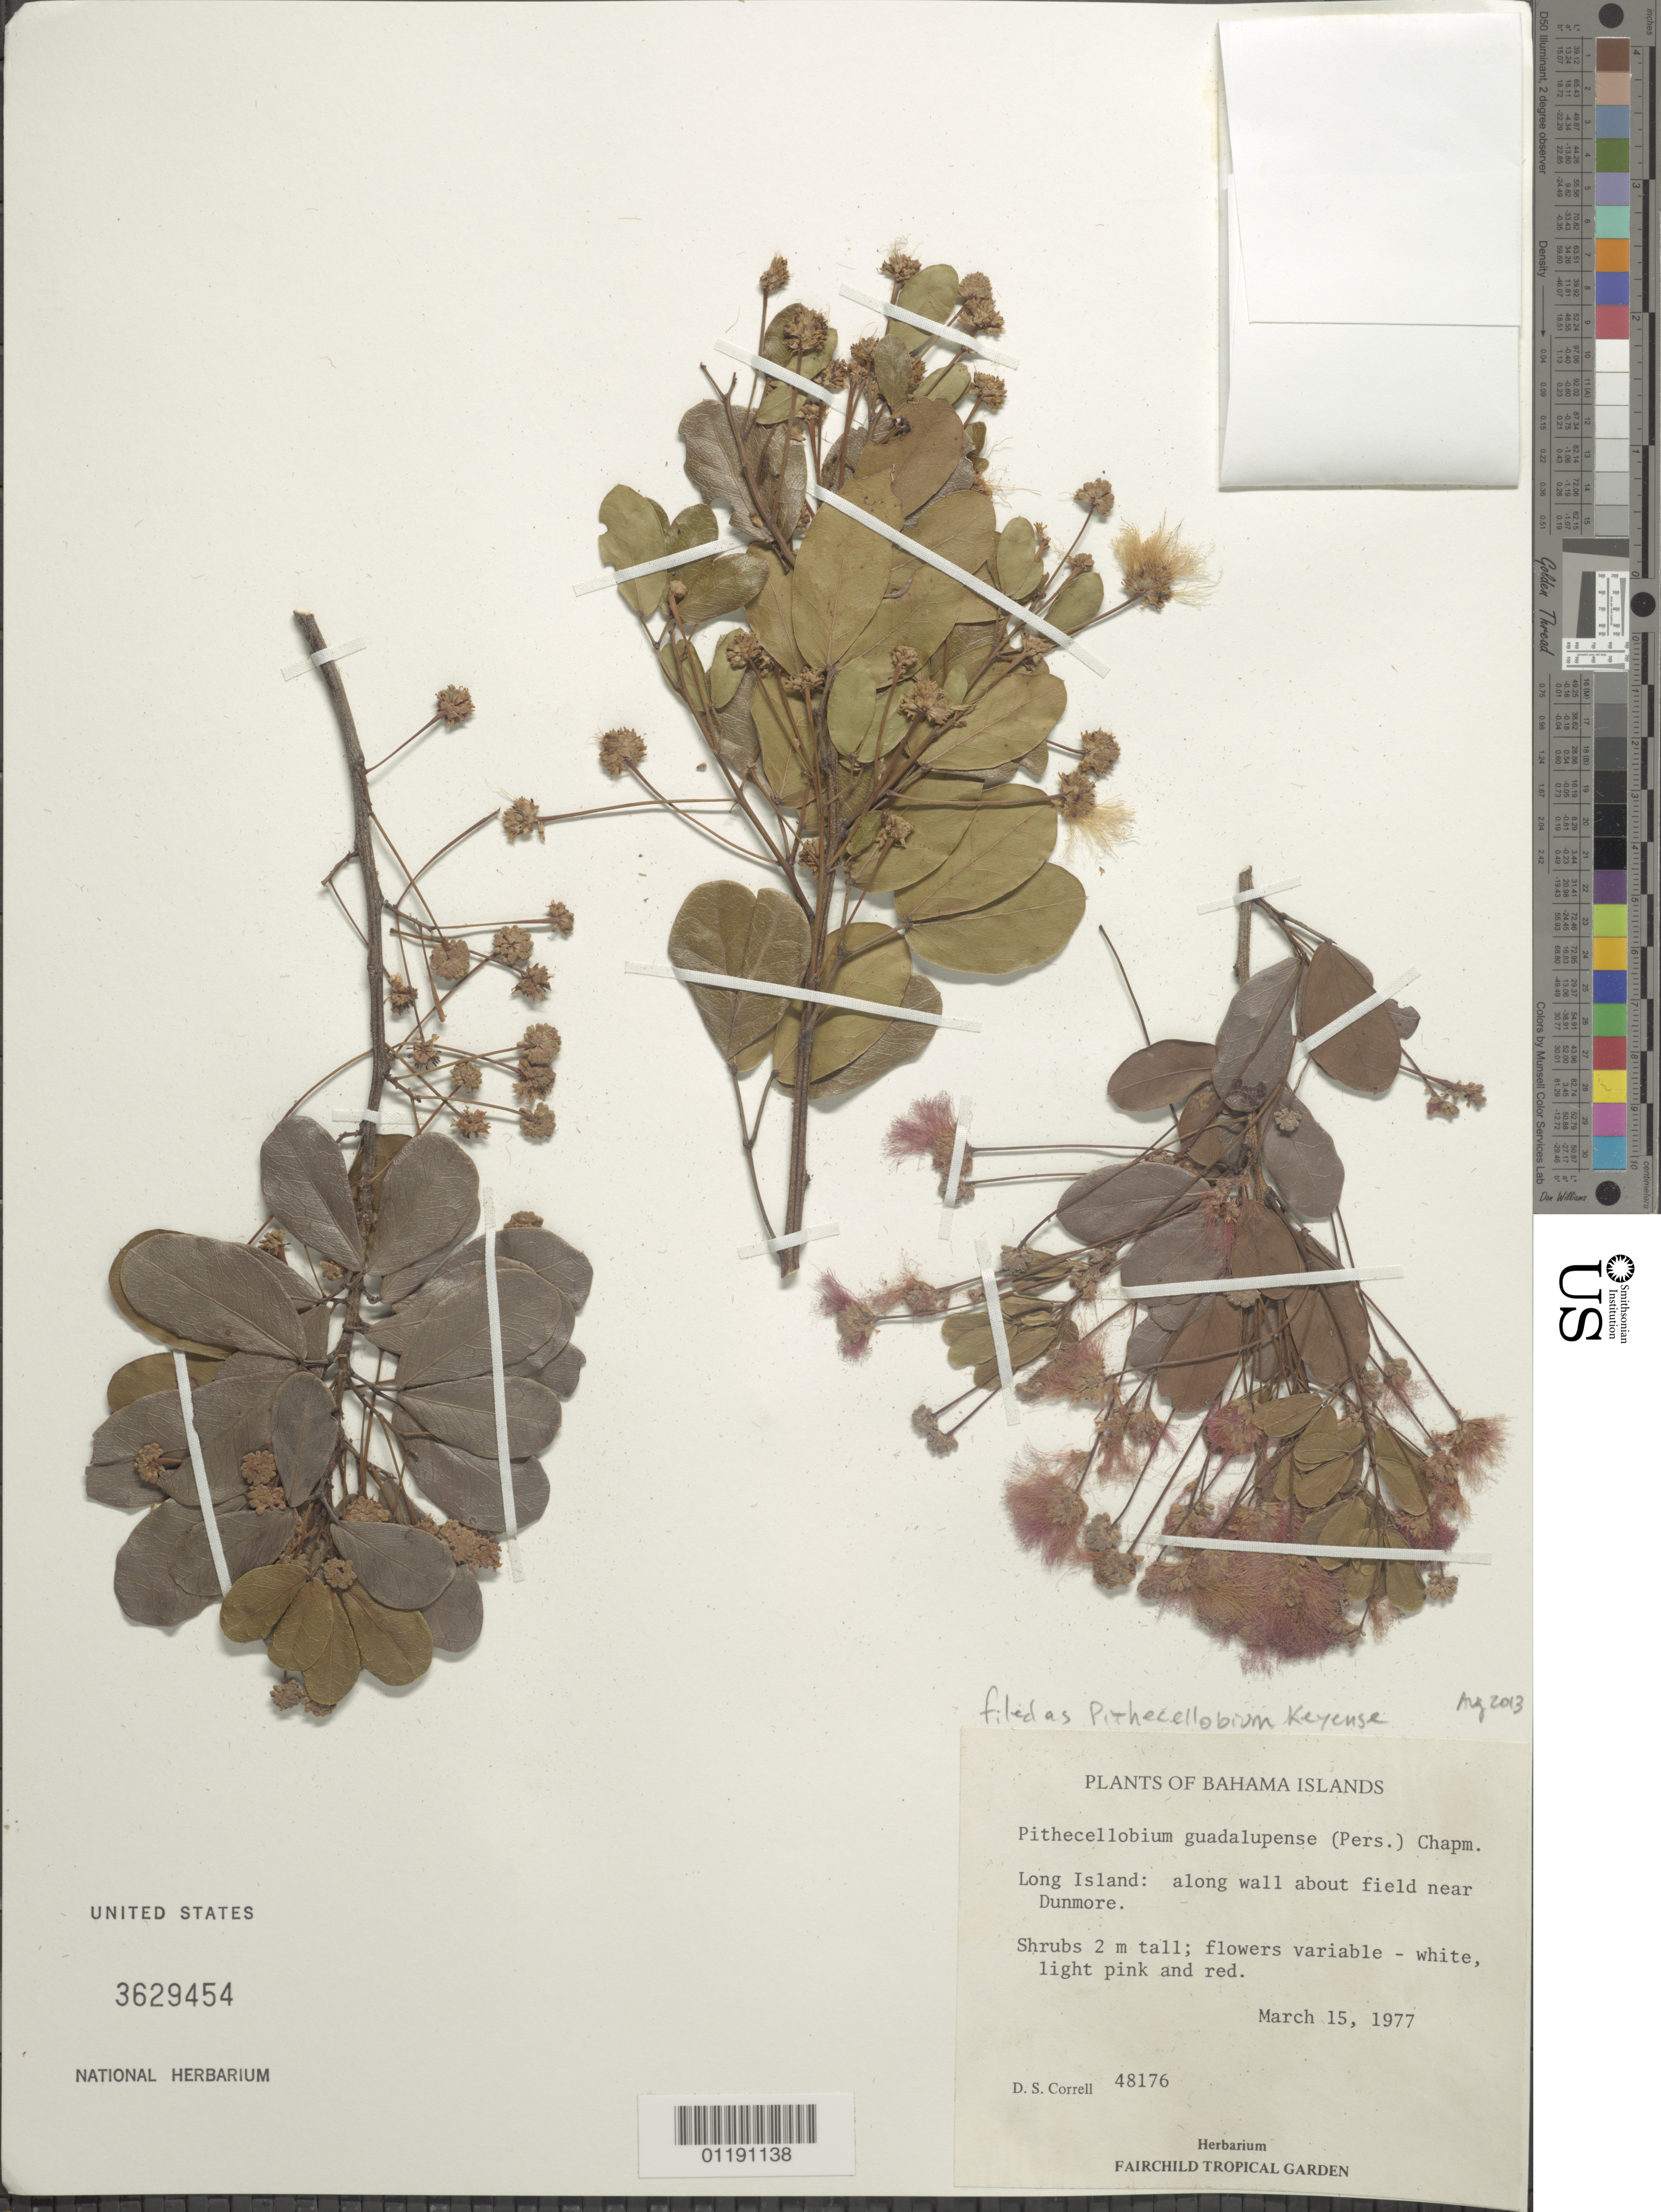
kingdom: Plantae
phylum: Tracheophyta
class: Magnoliopsida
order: Fabales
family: Fabaceae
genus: Pithecellobium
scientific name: Pithecellobium keyense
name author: Britton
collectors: D. S. Correll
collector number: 48176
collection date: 1977-03-15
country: Bahamas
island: Long Island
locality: Along wall about field near Dunmore.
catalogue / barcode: US 3629454